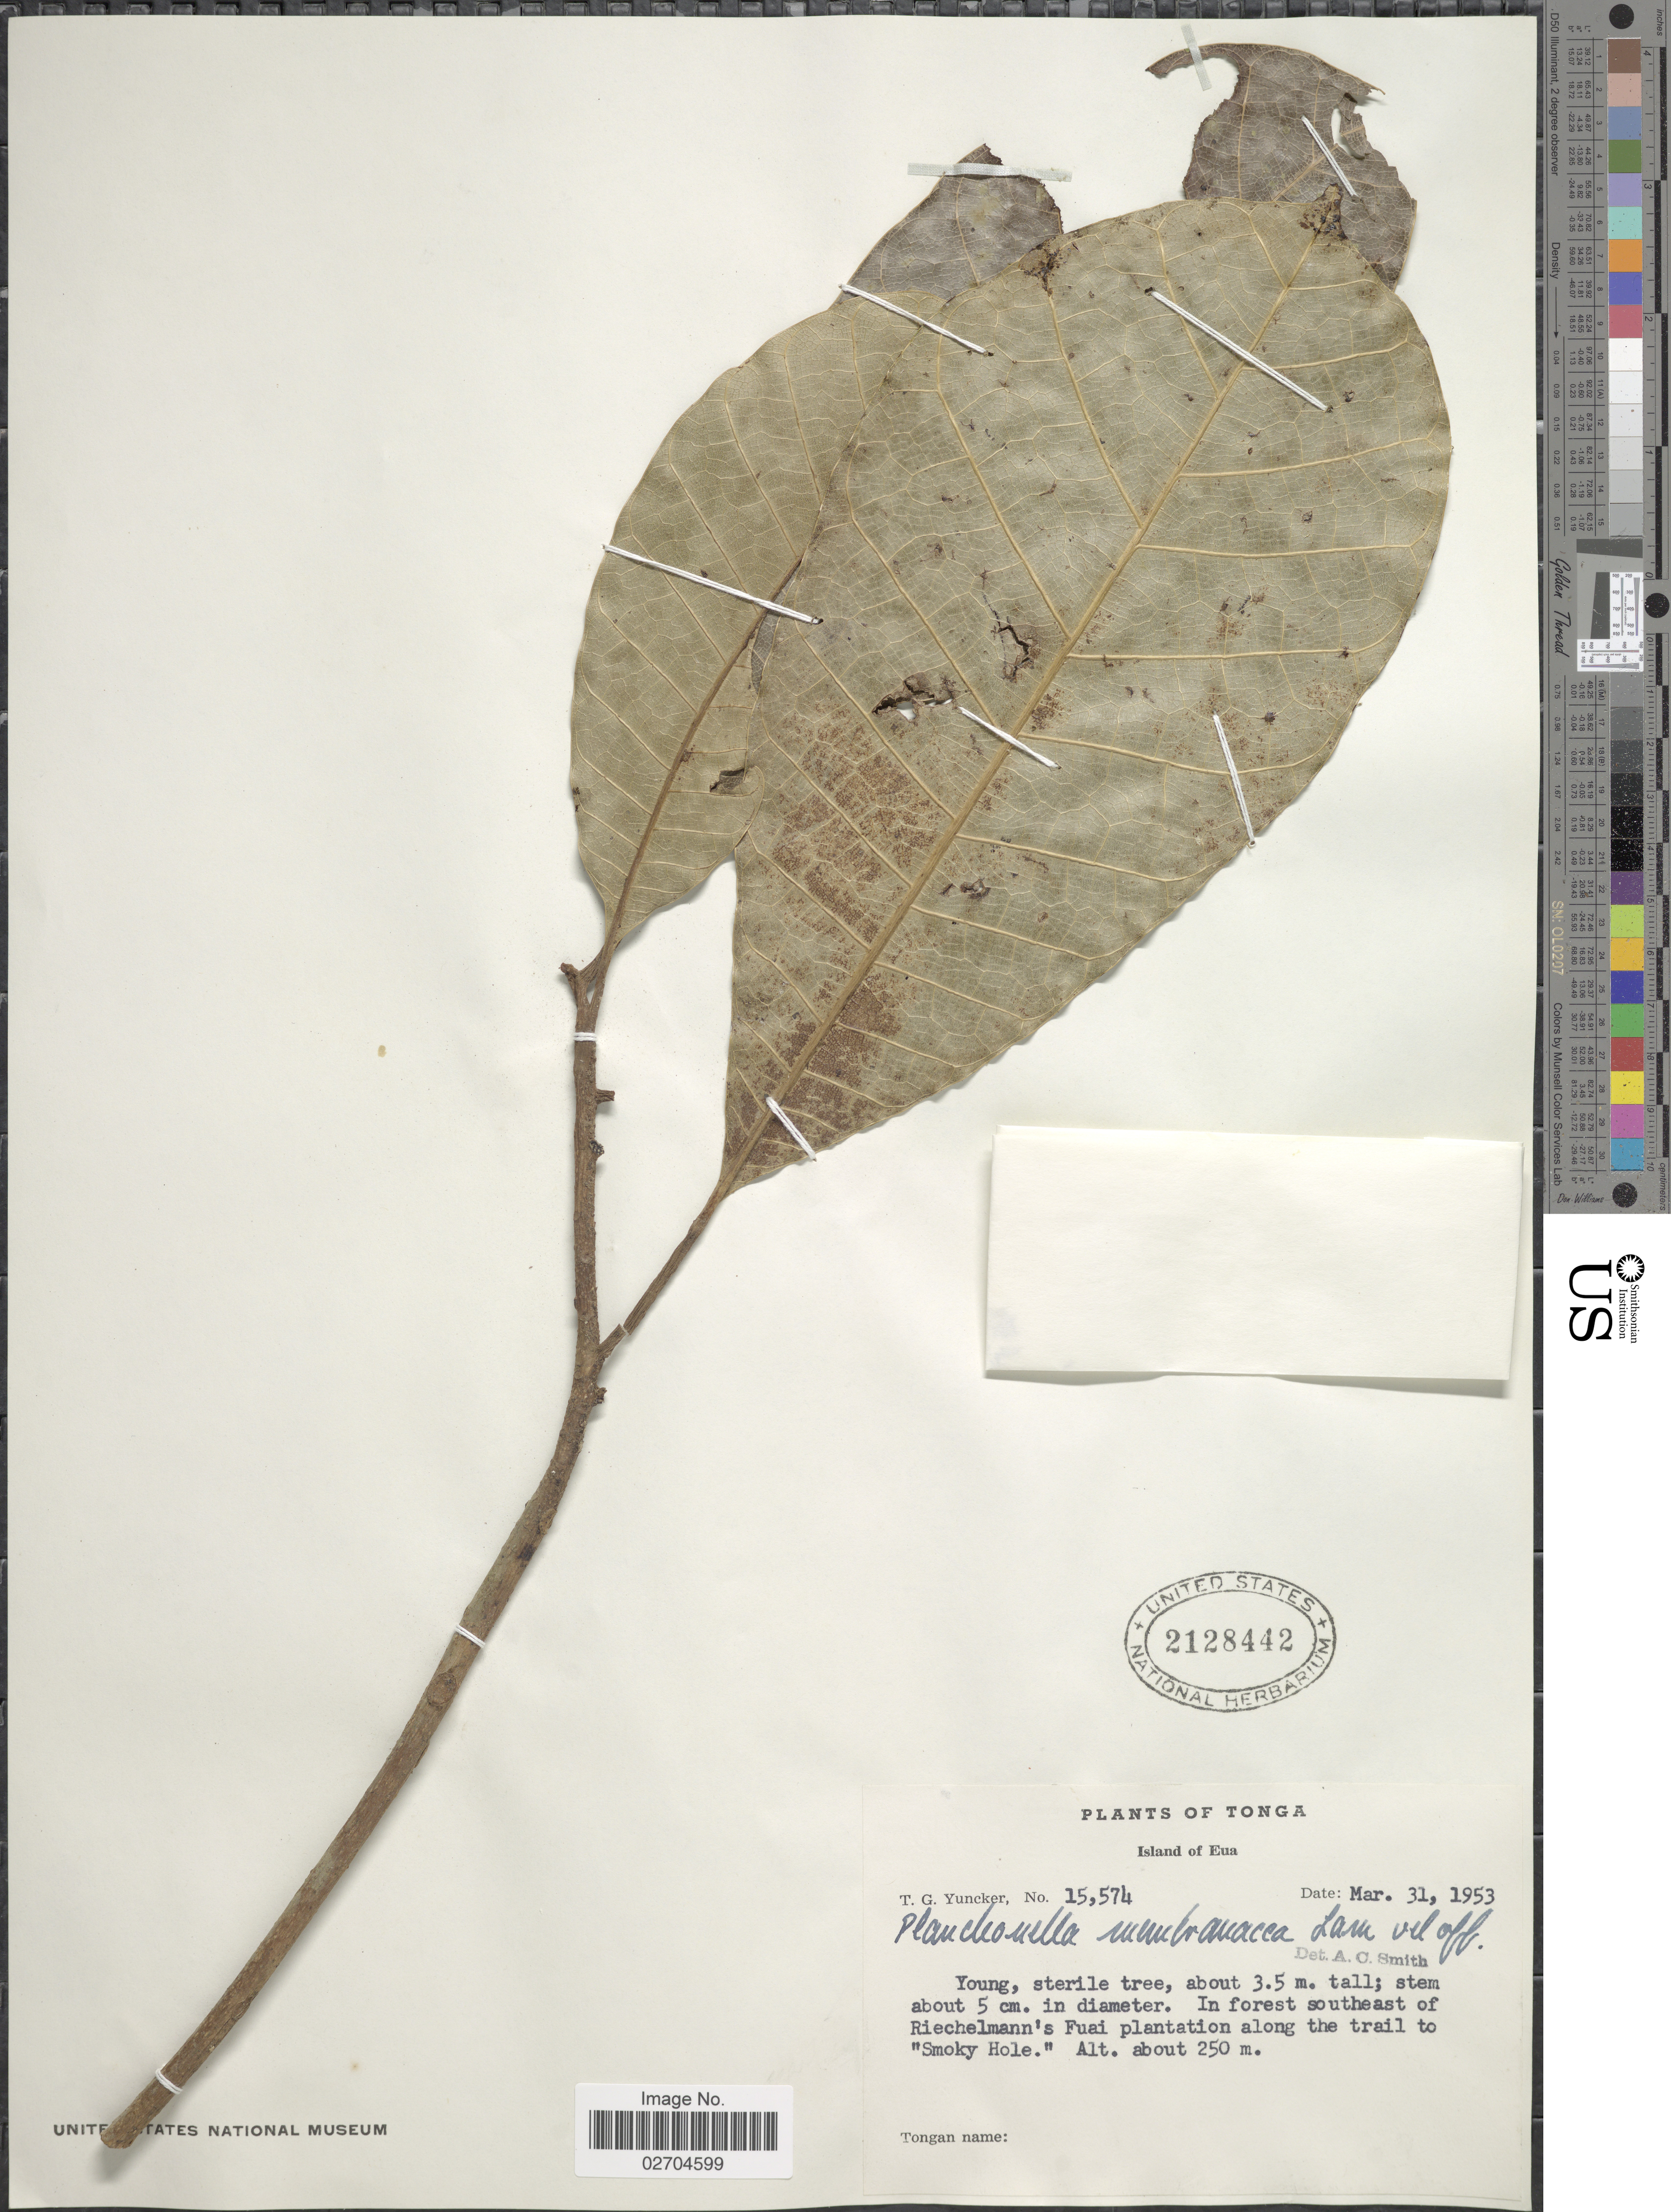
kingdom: Plantae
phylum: Tracheophyta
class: Magnoliopsida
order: Ericales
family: Sapotaceae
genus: Planchonella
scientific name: Planchonella membranacea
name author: H.J. Lam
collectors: T. G. Yuncker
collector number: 15574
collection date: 1953-03-31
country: Tonga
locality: Island of Eua. In forest southeast of Riechelmann's Fuai plantation along the trail to "Smoky Hole."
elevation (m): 250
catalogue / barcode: US 2128442